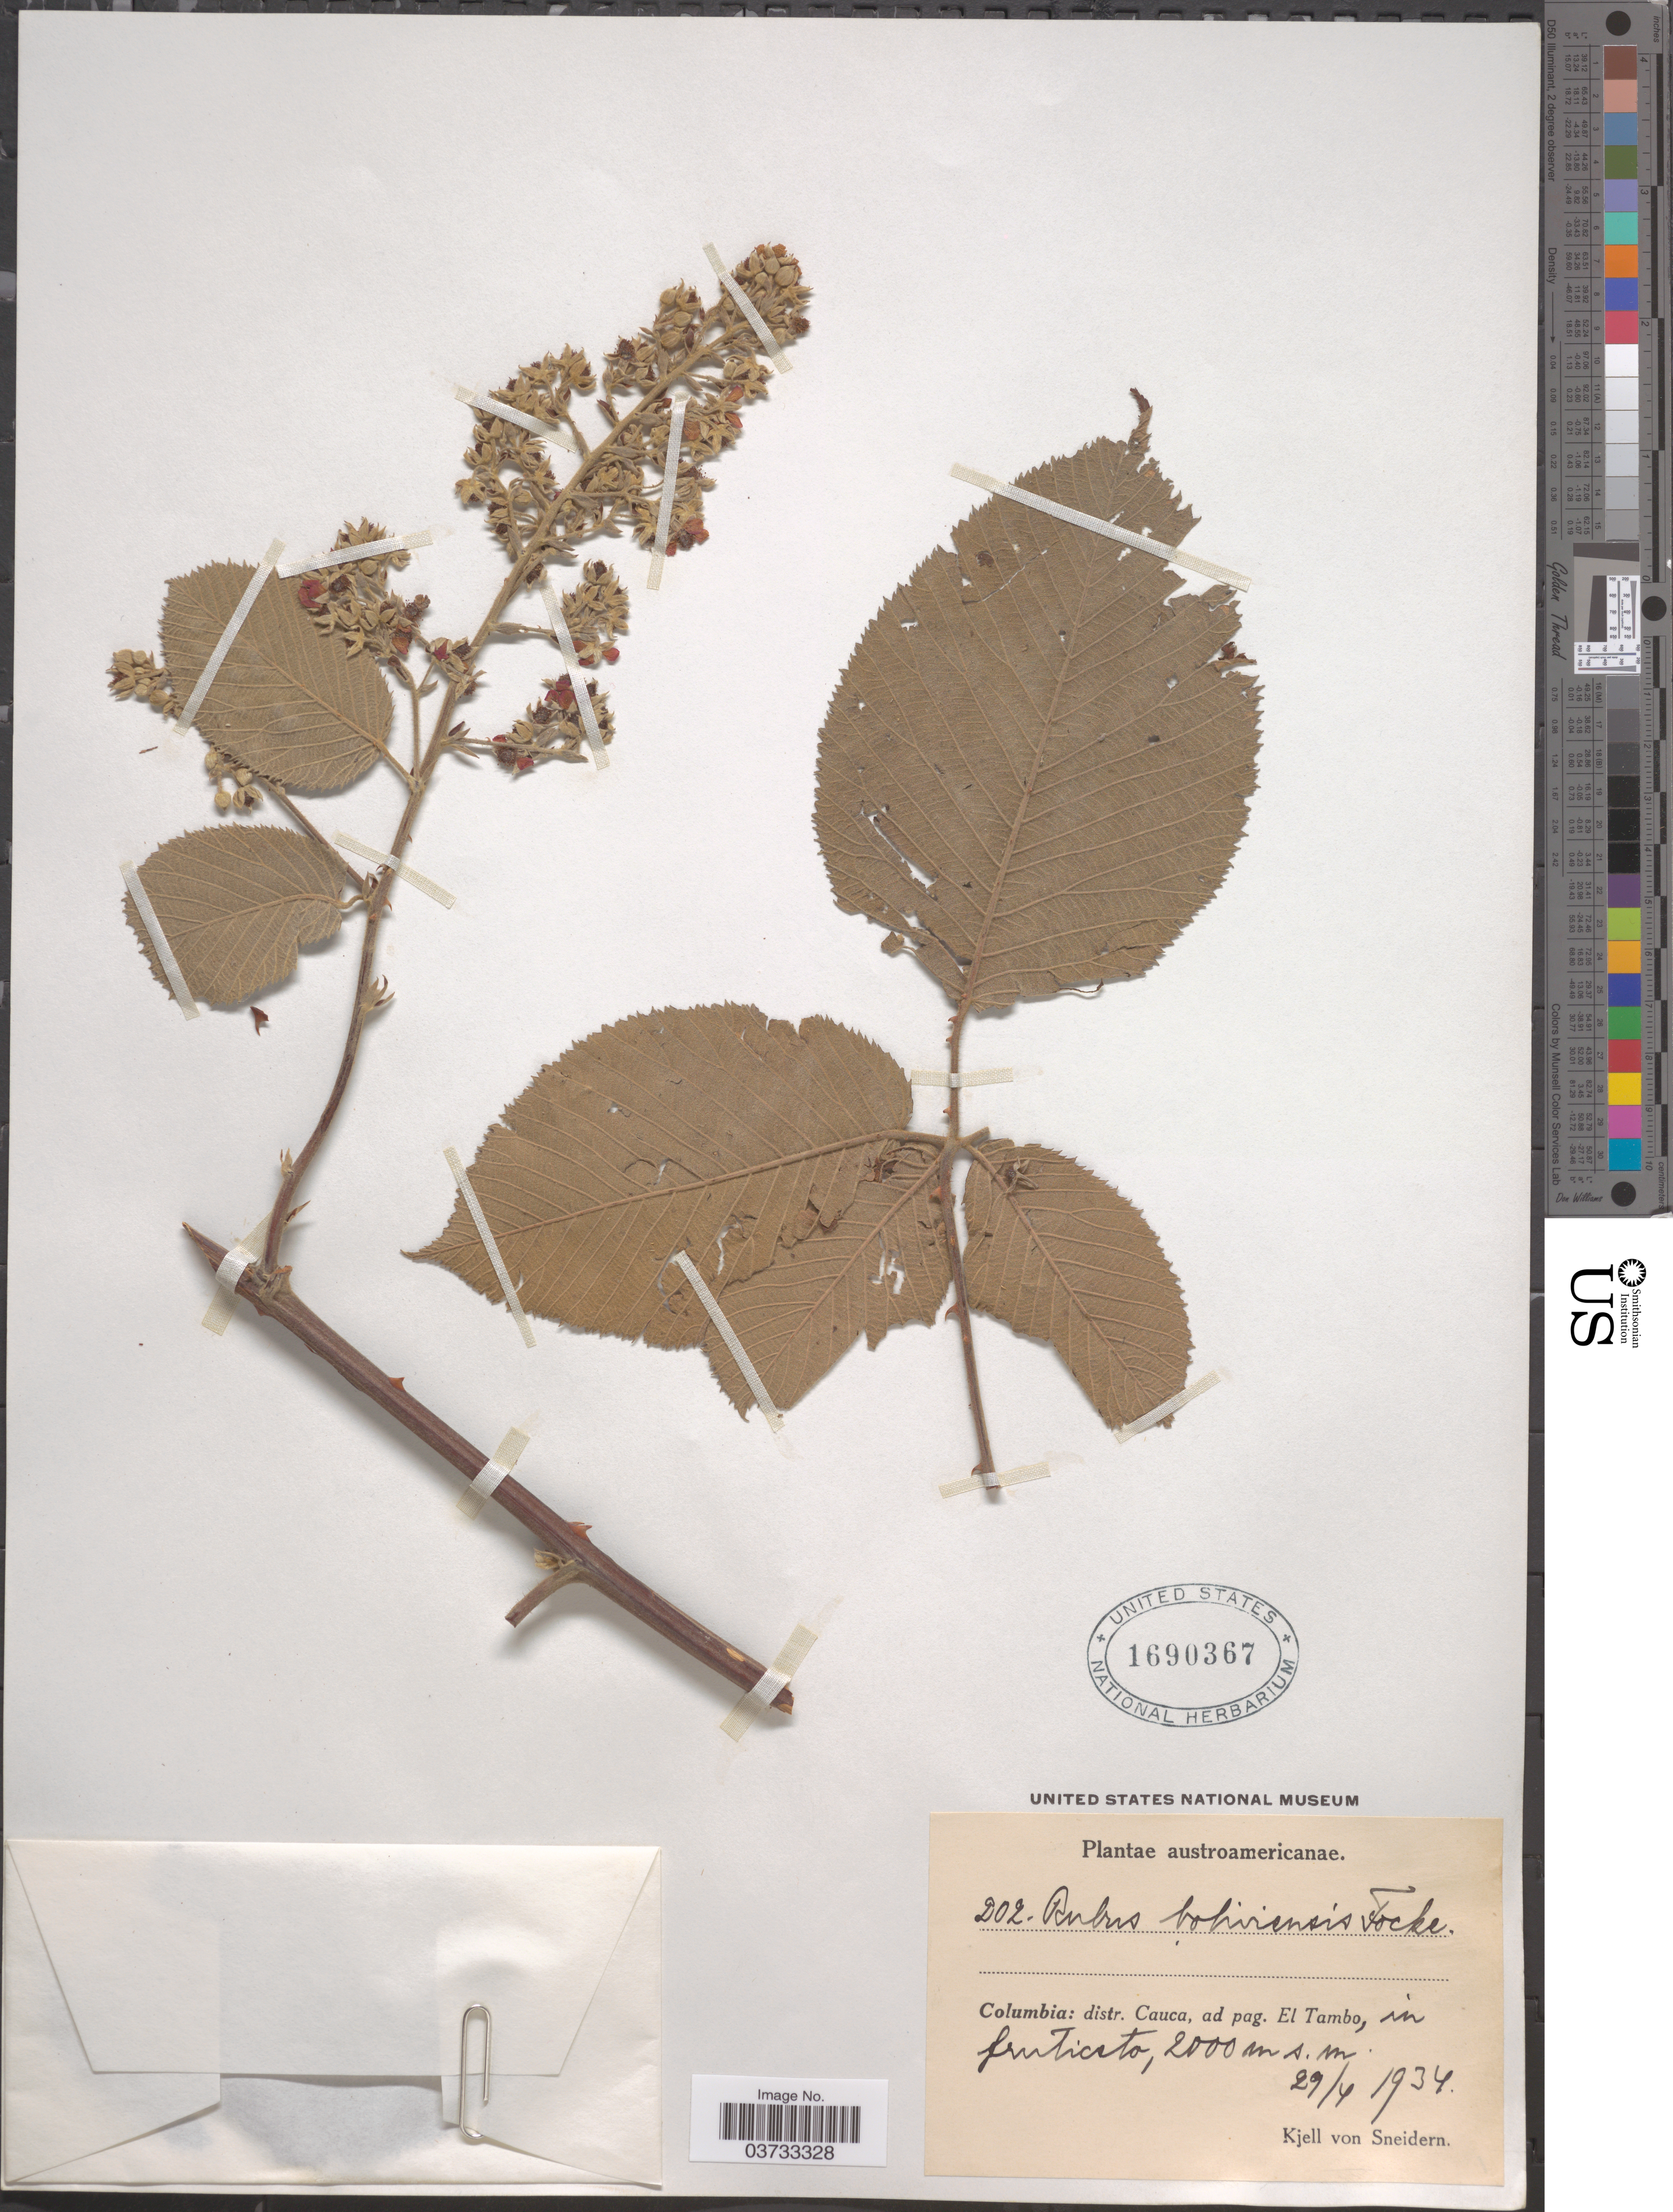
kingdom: Plantae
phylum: Tracheophyta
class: Magnoliopsida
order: Rosales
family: Rosaceae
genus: Rubus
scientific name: Rubus boliviensis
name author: Focke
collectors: K. von Sneidern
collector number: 202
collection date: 1934-04-29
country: Colombia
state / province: Cauca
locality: Austroamericanae. Distr. Cauca, ad pag. El Tambo.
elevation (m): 2000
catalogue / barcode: US 1690367